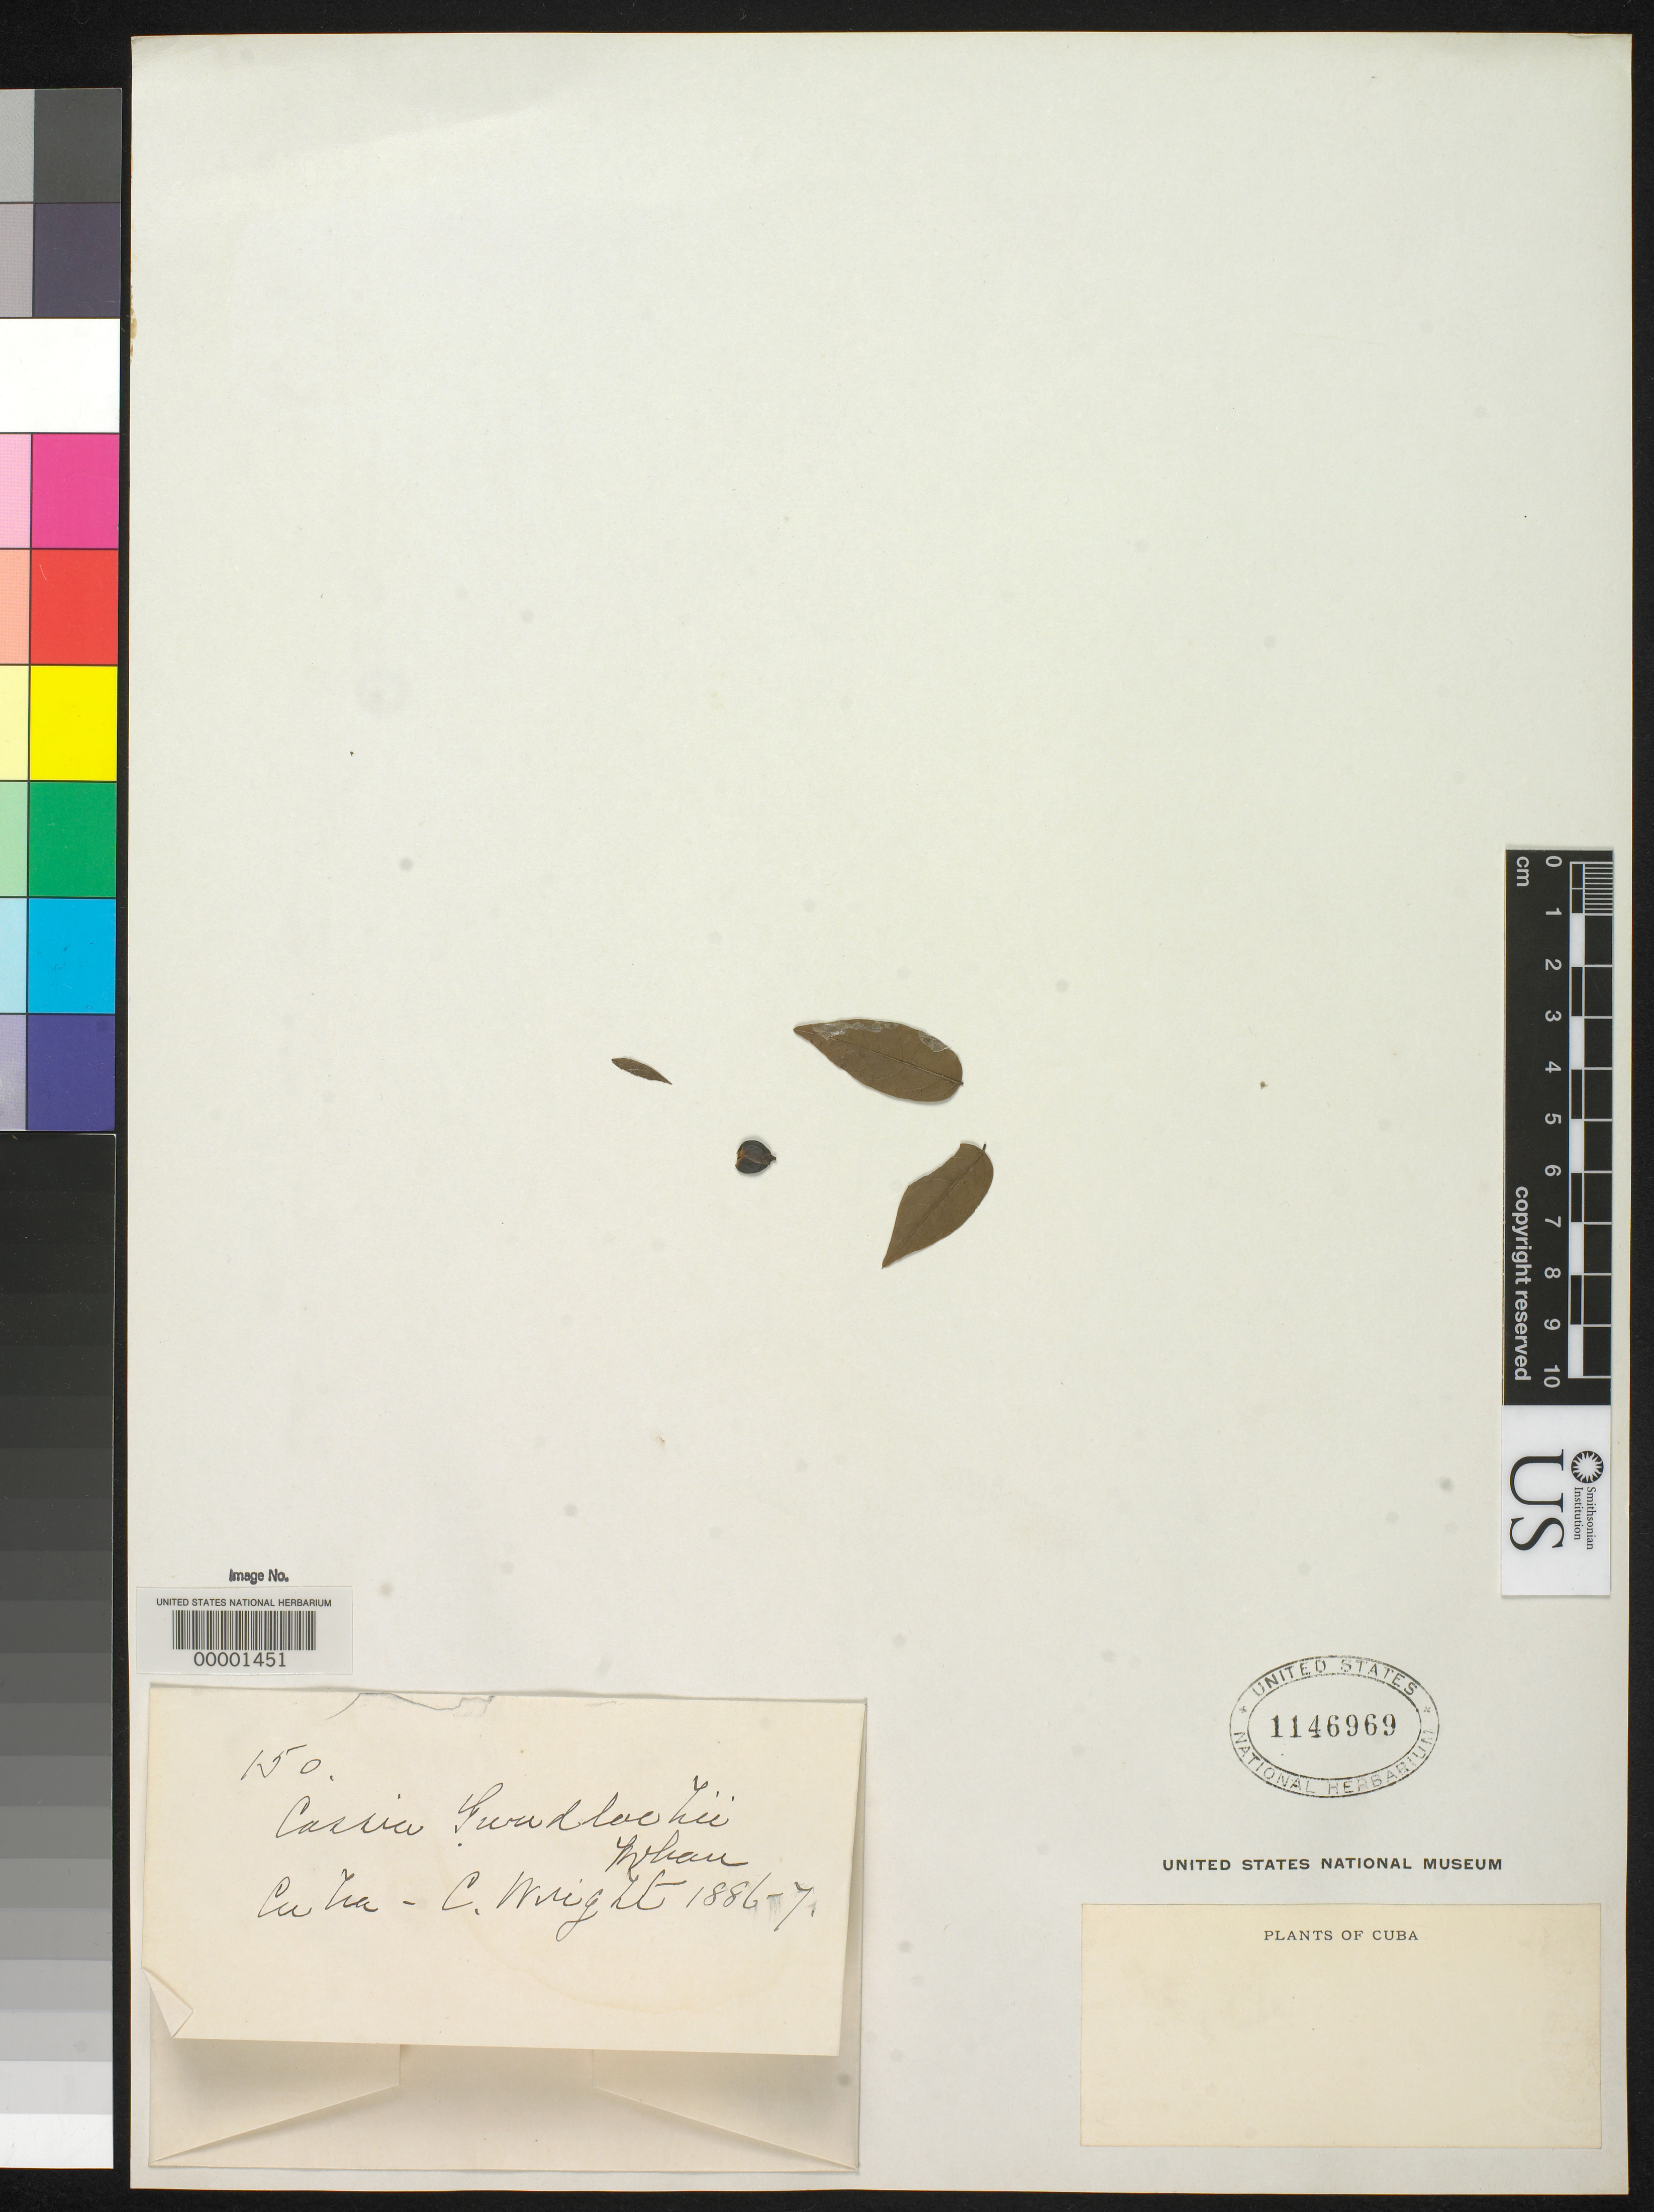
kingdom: Plantae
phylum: Tracheophyta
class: Magnoliopsida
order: Fabales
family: Fabaceae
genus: Cassia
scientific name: Cassia gundlachii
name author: Urb.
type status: Type Fragment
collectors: C. Wright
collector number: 150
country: Cuba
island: Greater Antilles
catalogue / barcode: US 1146969